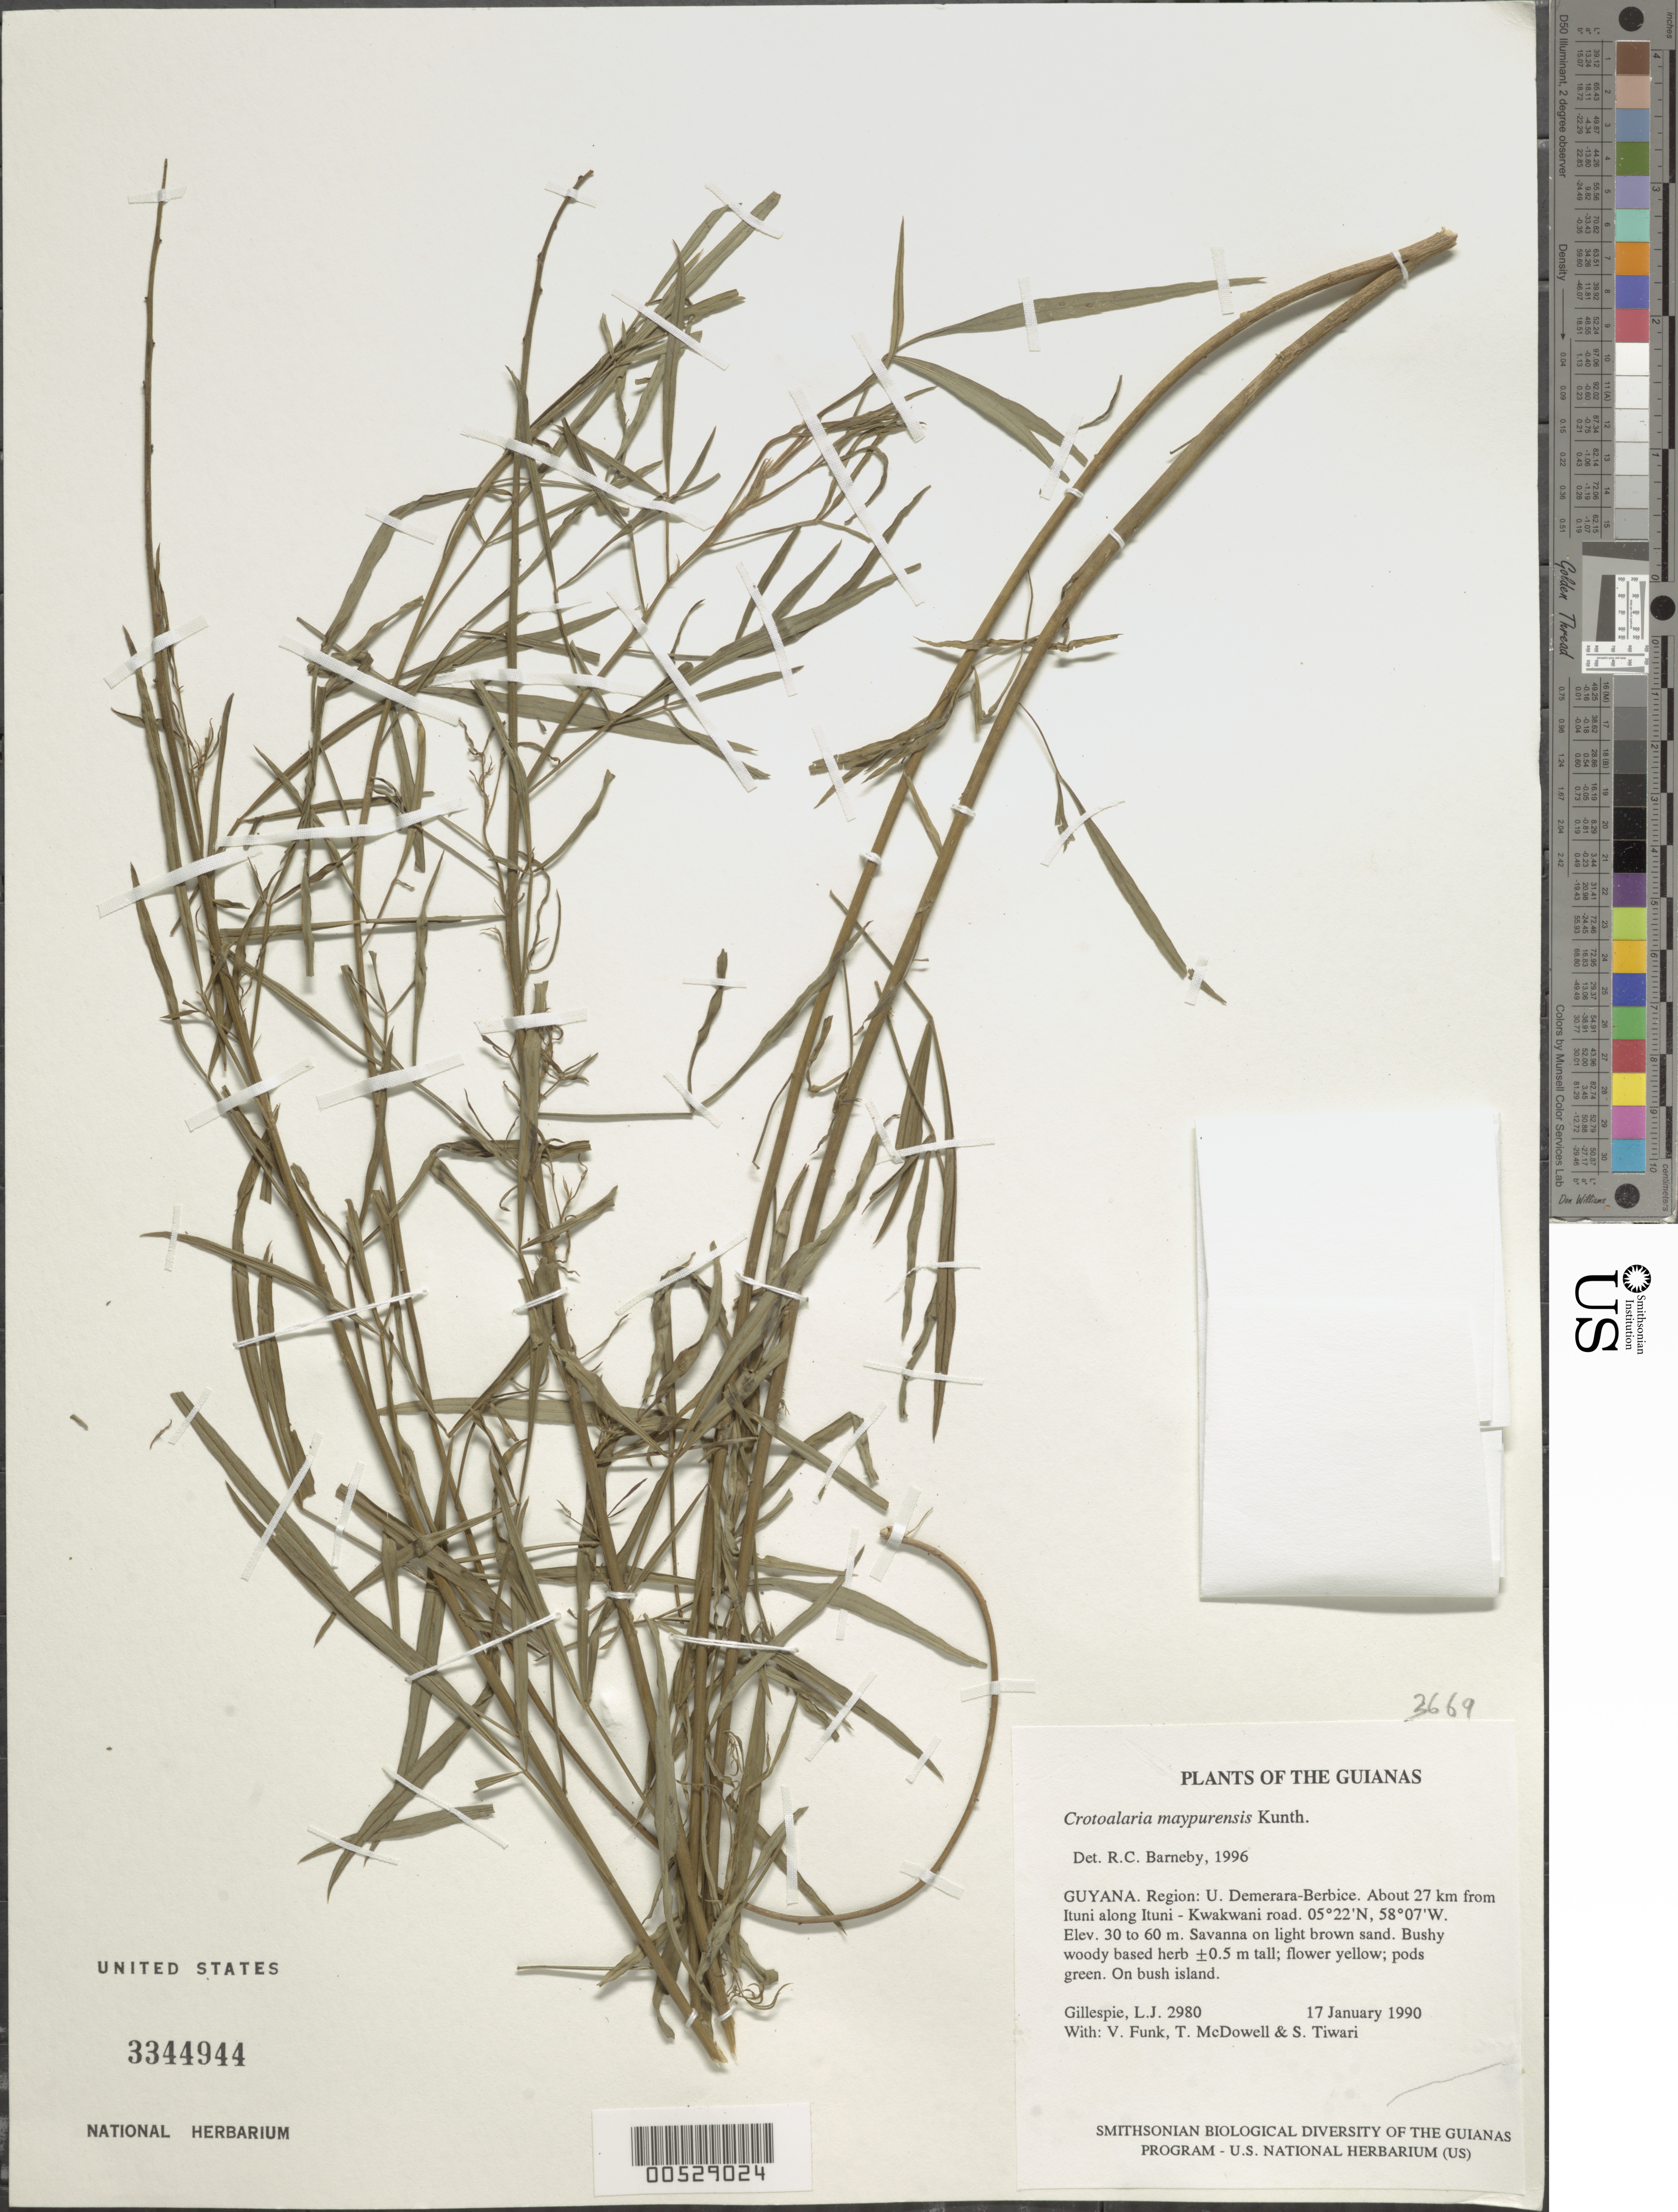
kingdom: Plantae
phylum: Tracheophyta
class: Magnoliopsida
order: Fabales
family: Fabaceae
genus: Crotalaria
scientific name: Crotalaria maypurensis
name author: Kunth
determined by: Barneby, Rupert C., (NY)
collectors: L. J. Gillespie, V. Funk, T. McDowell & S. Tiwari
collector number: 2980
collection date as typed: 17 January 1990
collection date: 1990-01-17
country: Guyana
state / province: U. Demerara-Berbice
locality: About 27 km from Ituni along Ituni - Kwakwani road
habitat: Savanna on light brown sand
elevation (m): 30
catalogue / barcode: US 3344944